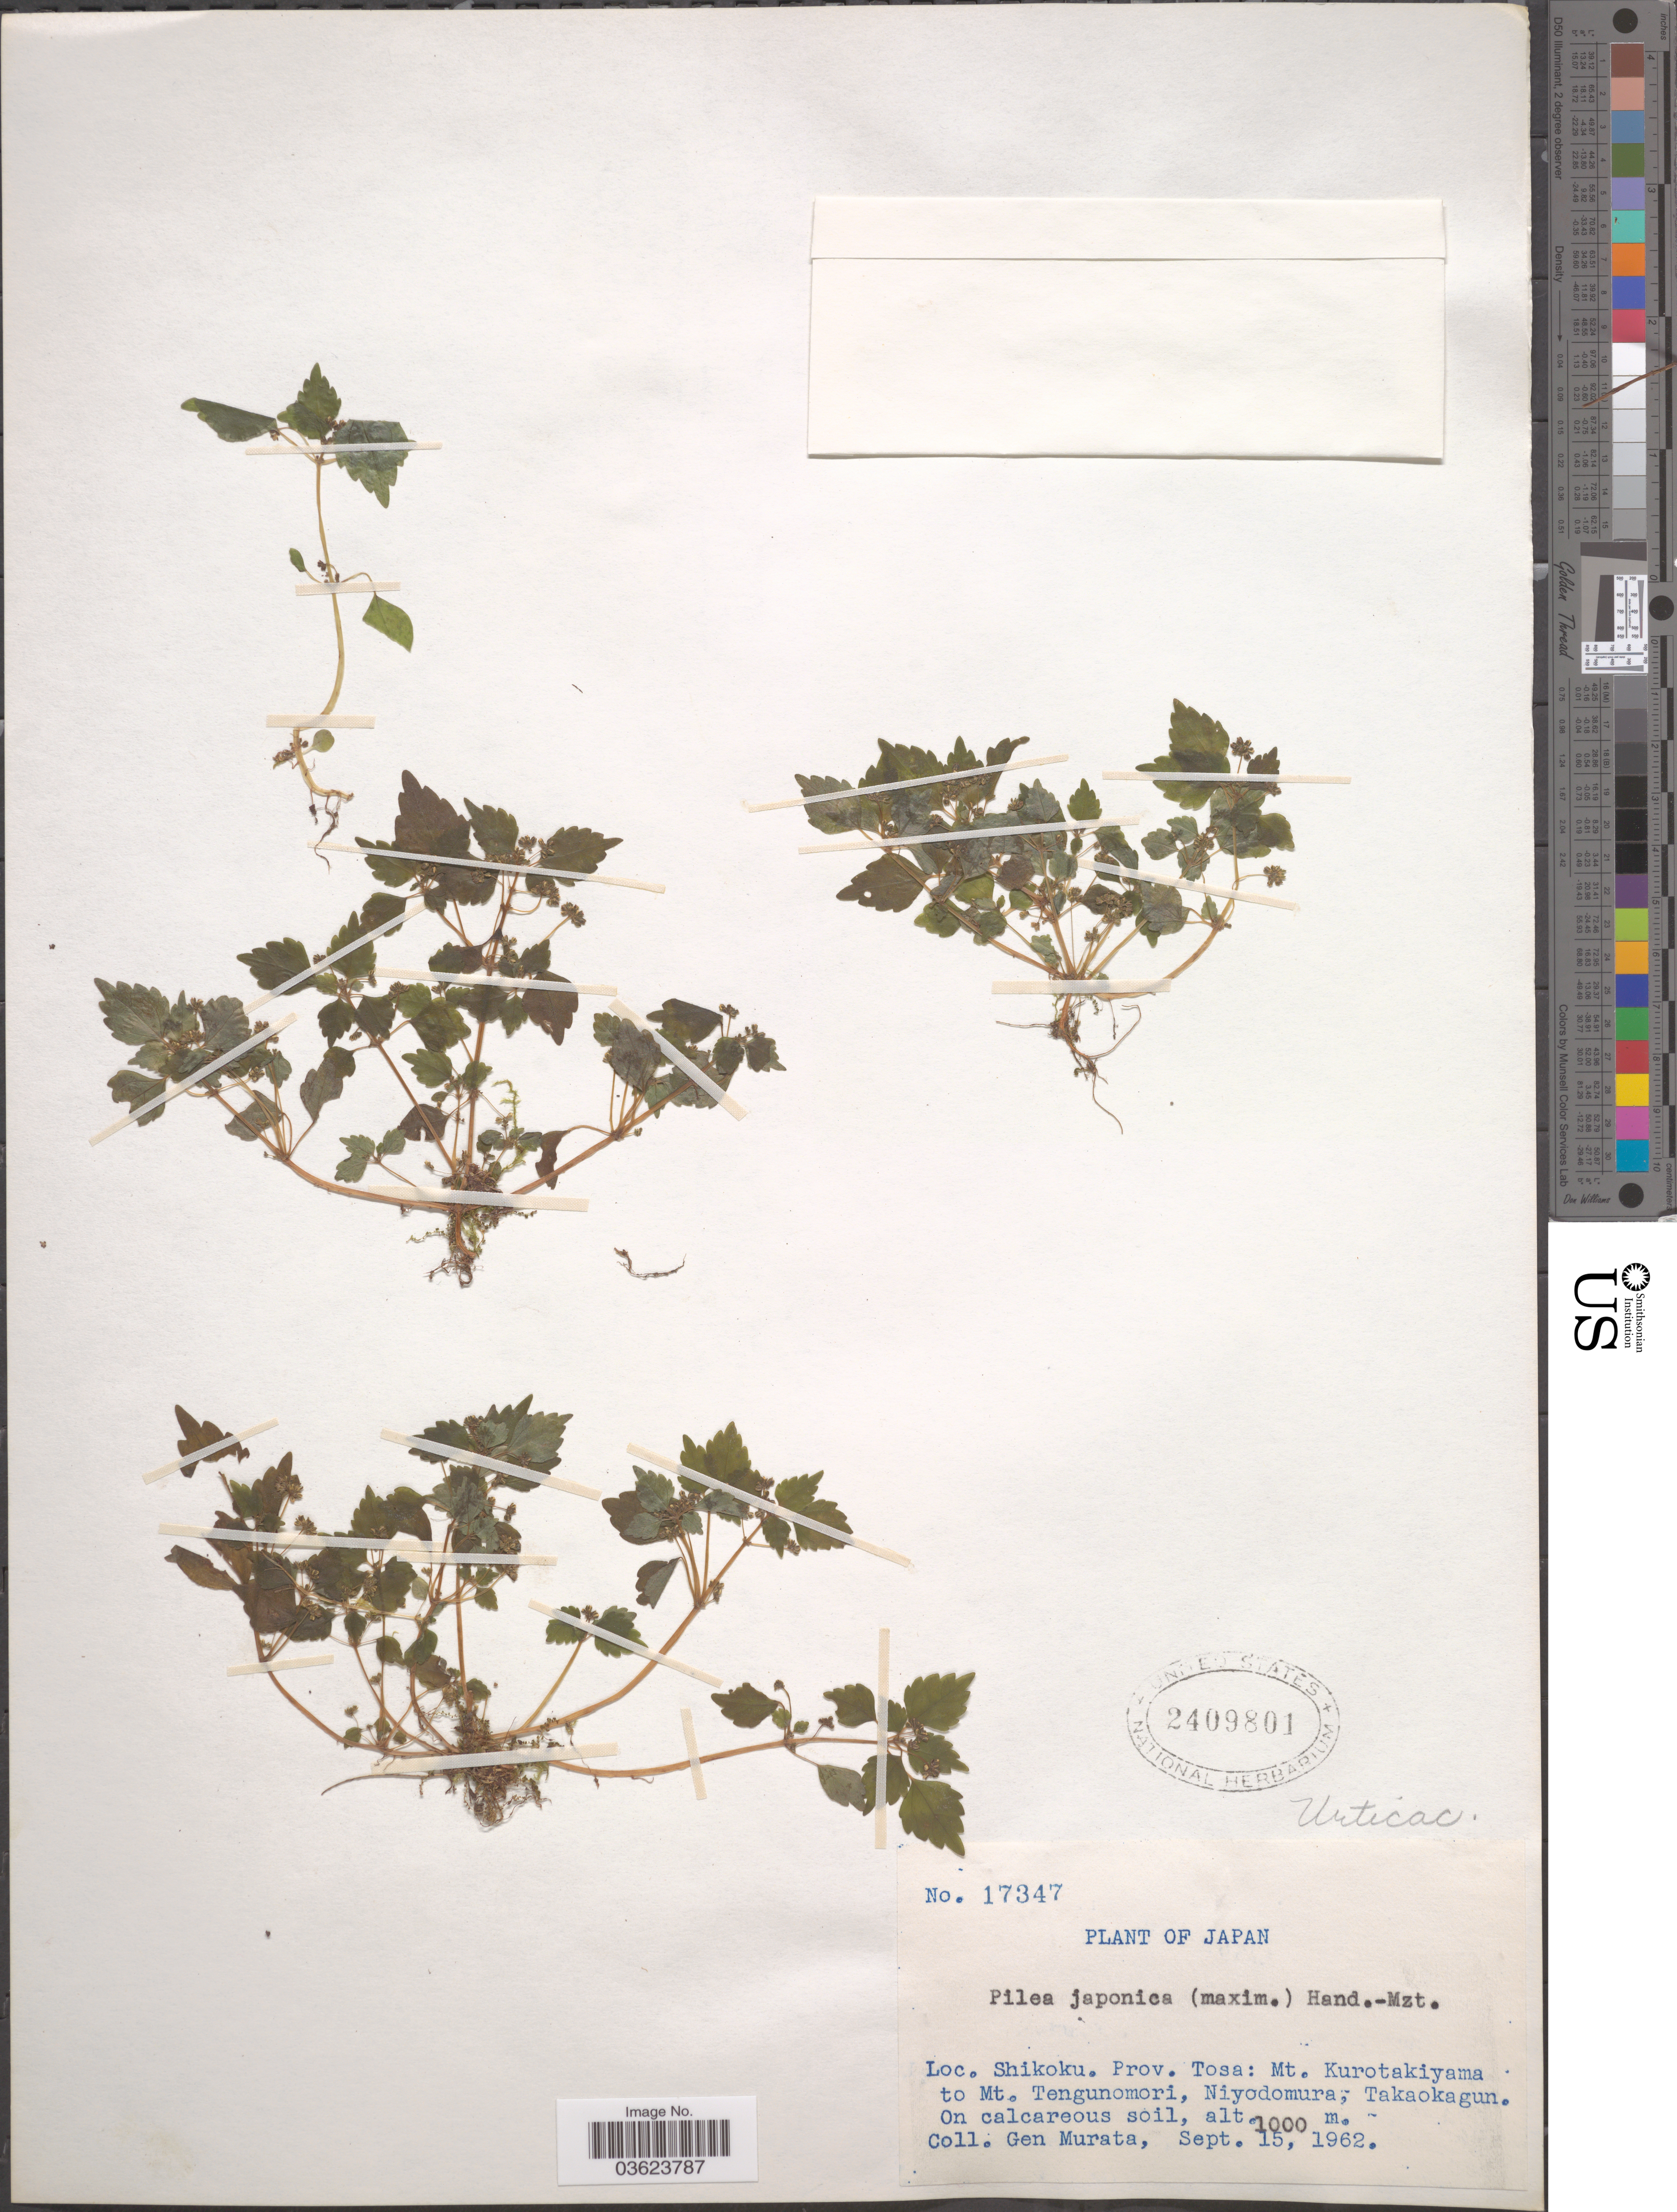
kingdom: Plantae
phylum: Tracheophyta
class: Magnoliopsida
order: Rosales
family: Urticaceae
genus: Pilea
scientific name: Pilea japonica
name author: (Maxim.) Hand.-Mazz.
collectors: G. Murata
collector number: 17347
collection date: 1962-09-15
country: Japan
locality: Shikoku. Prov. Tosa: Mt. Kurotakiyama to Mt. Tengunomori, Niyodomura, Takaokagun.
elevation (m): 1000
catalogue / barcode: US 2409801